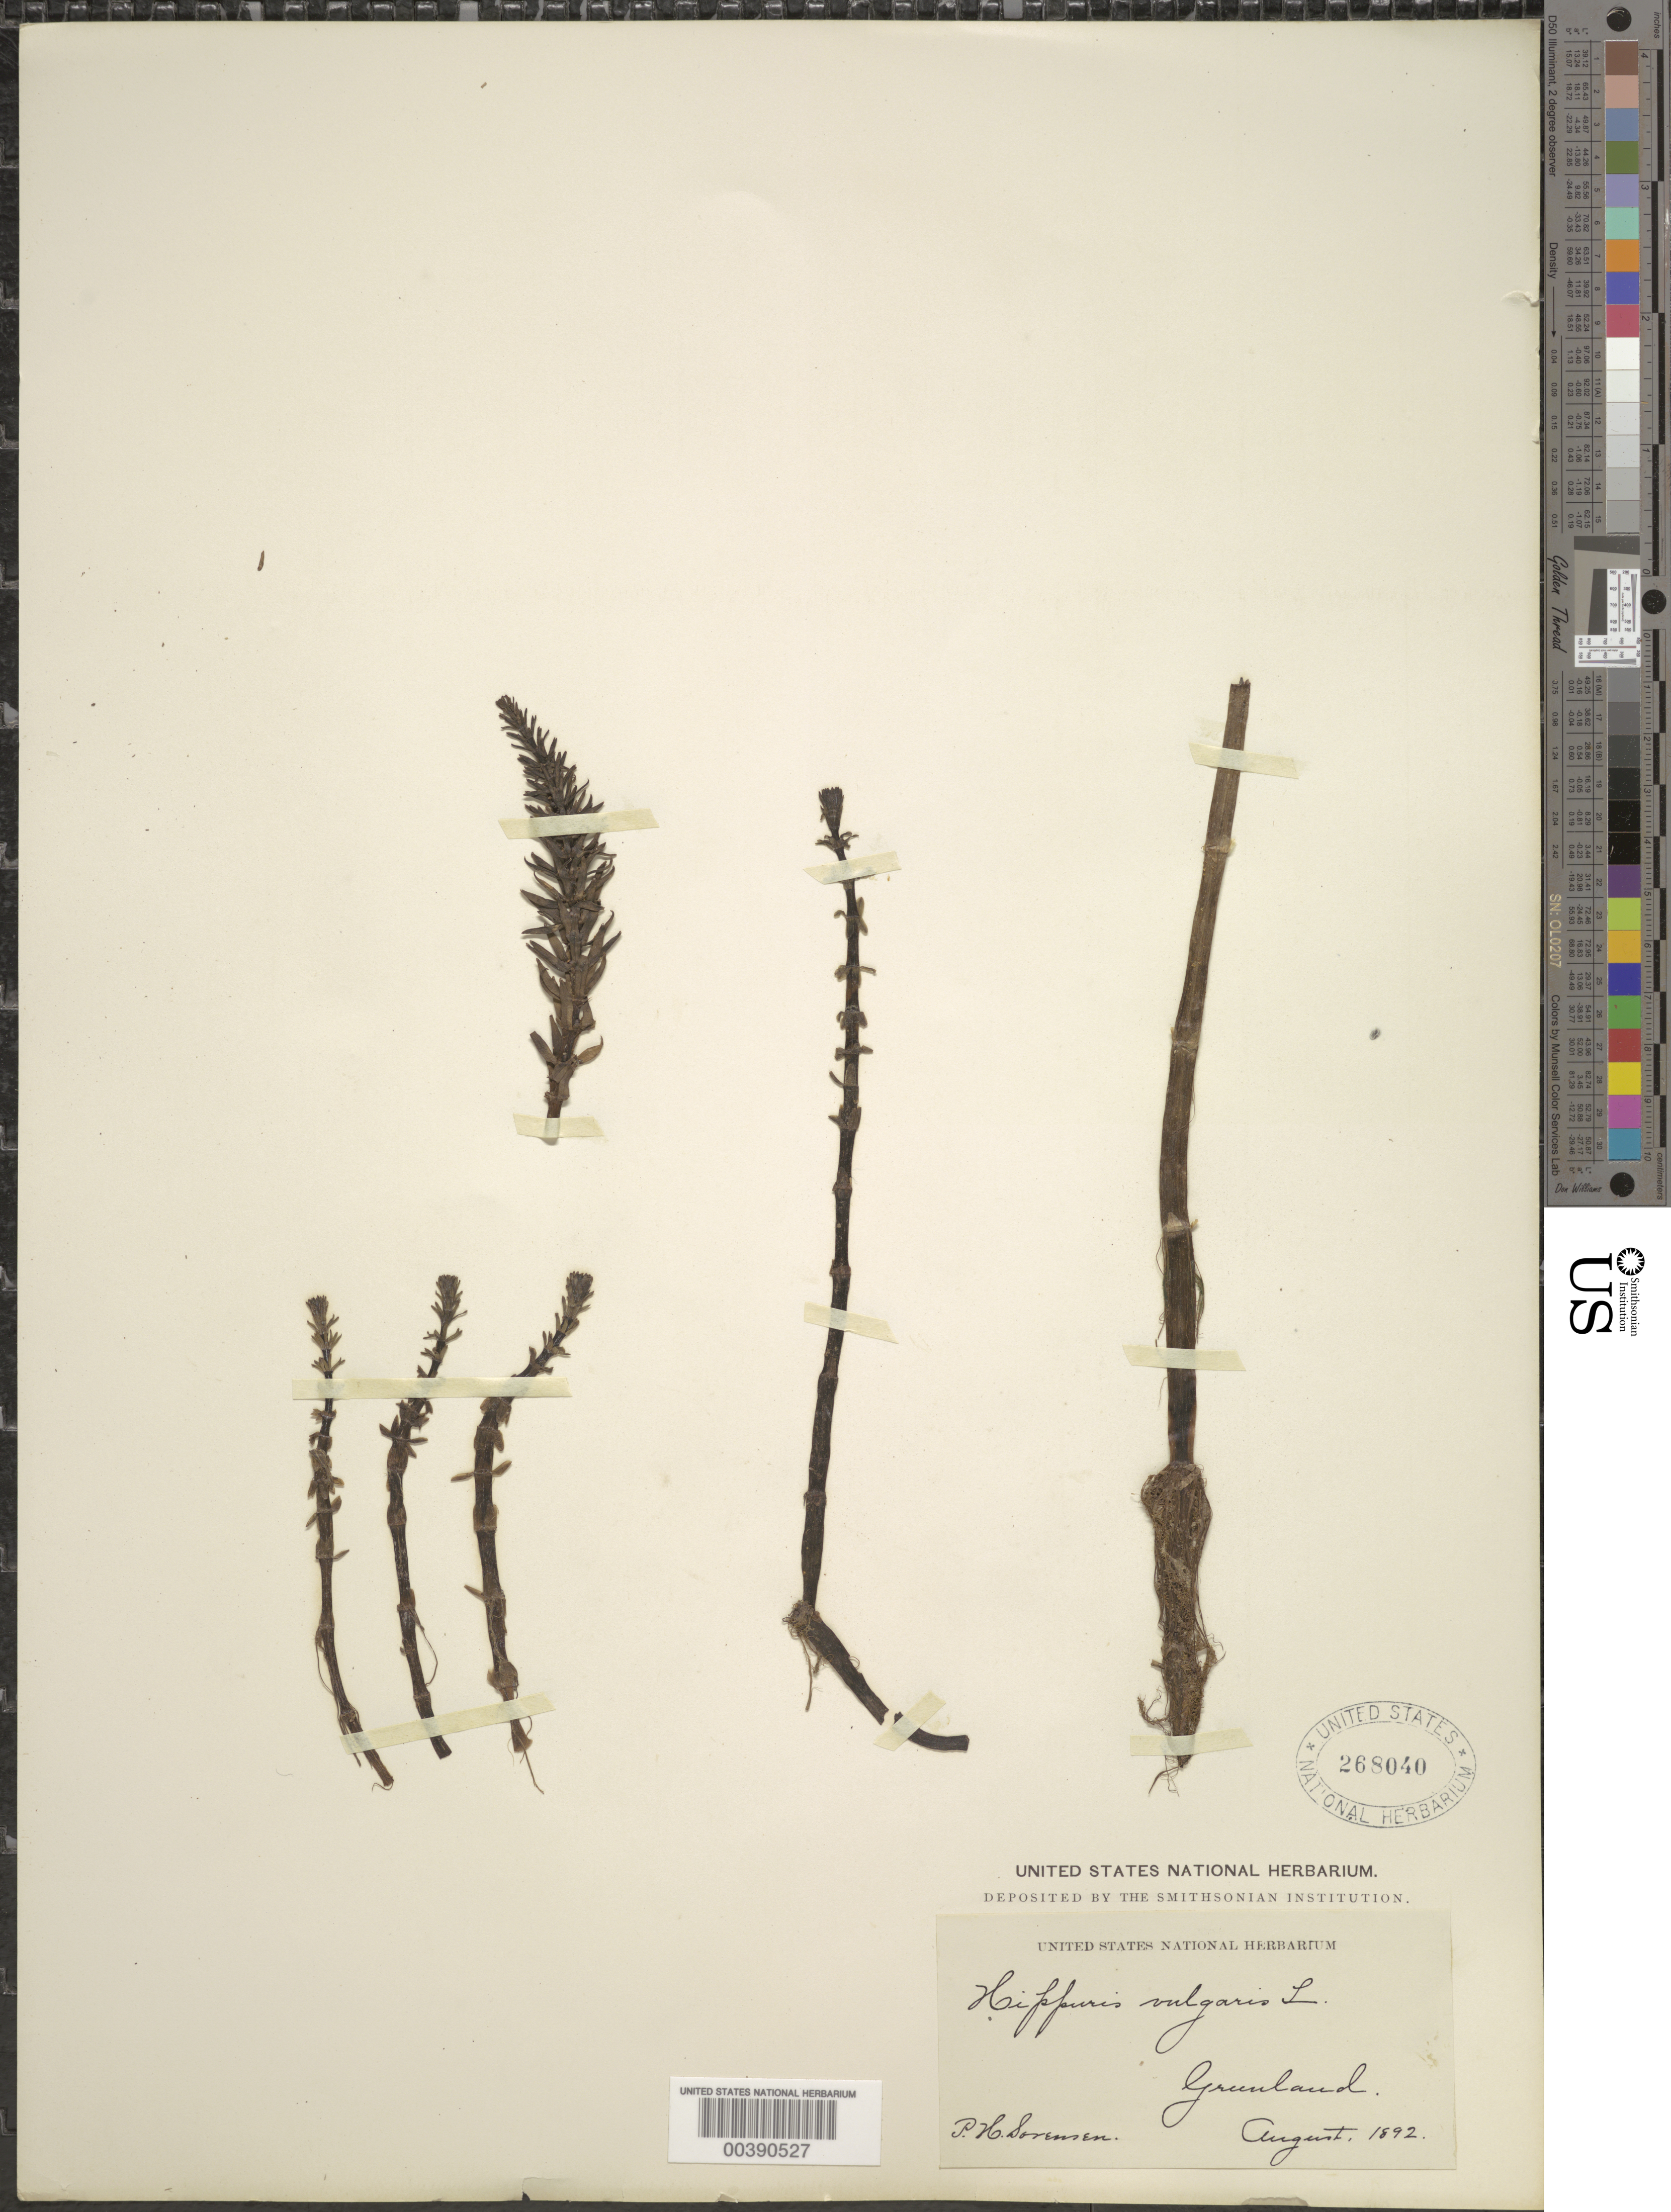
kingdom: Plantae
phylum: Tracheophyta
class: Magnoliopsida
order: Lamiales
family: Plantaginaceae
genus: Hippuris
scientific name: Hippuris vulgaris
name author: L.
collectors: P. Sorenson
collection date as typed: Aug 1892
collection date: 1892-08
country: Greenland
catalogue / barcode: US 268040